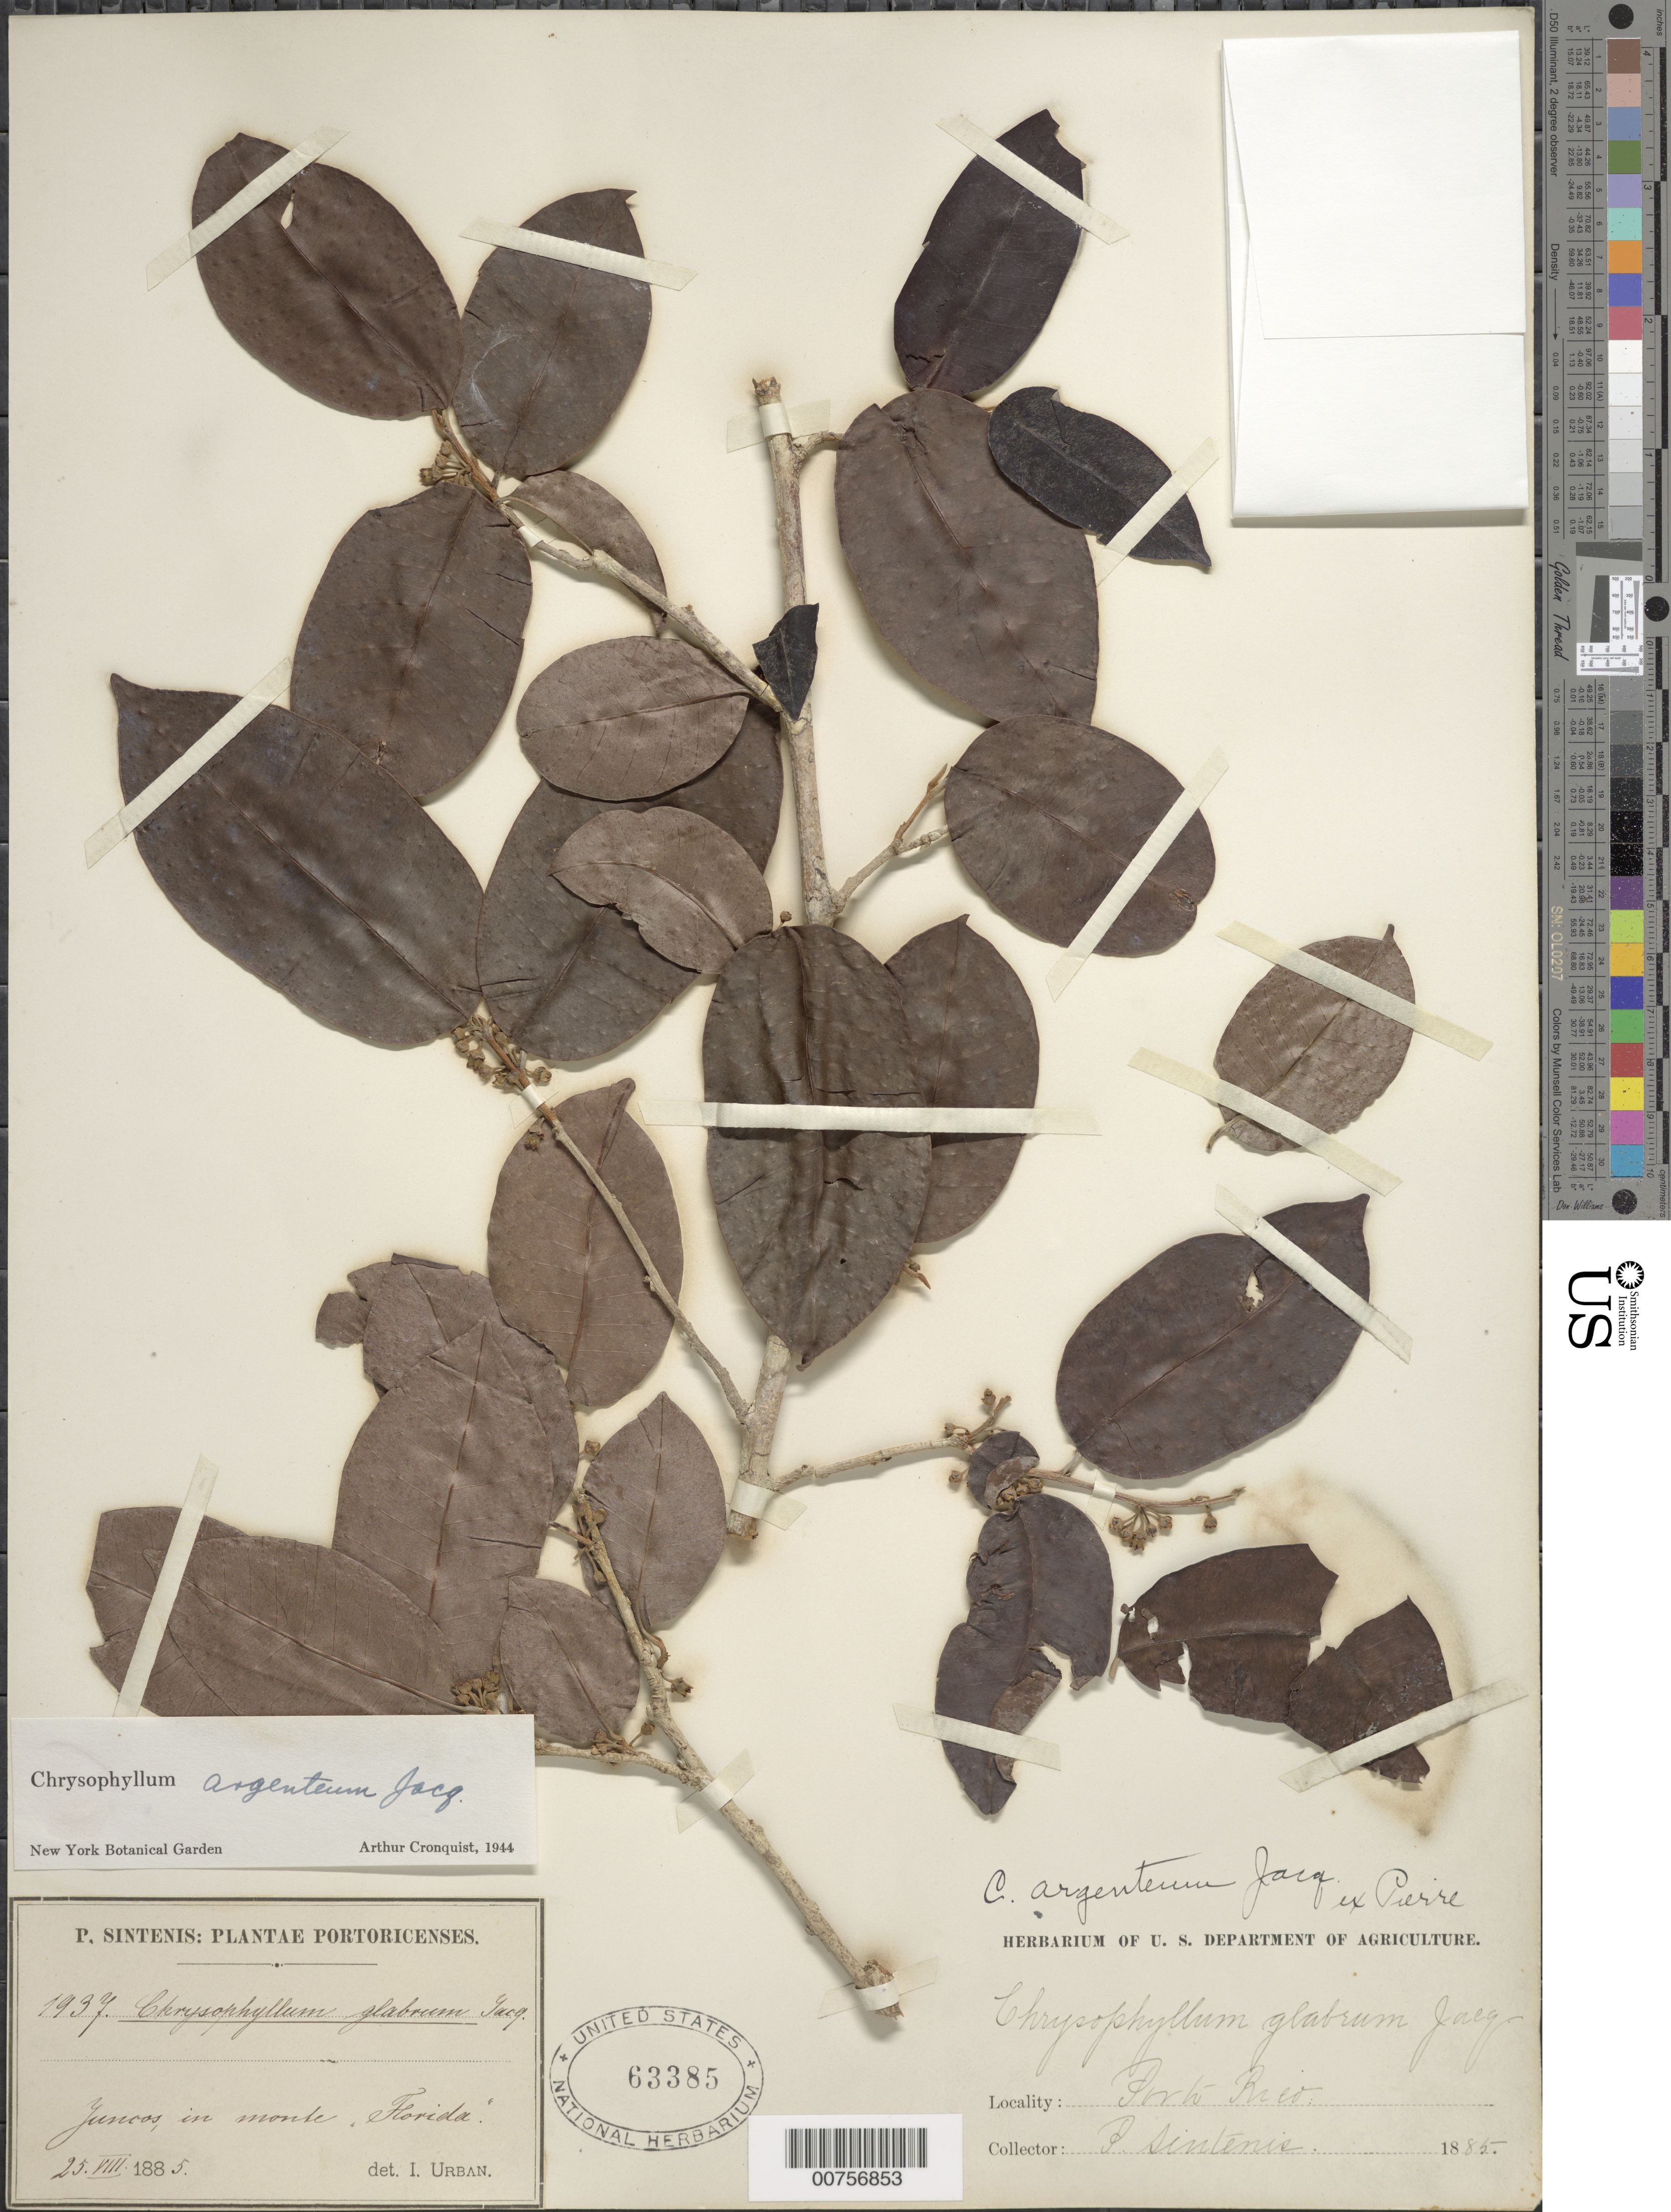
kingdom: Plantae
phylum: Tracheophyta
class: Magnoliopsida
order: Ericales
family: Sapotaceae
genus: Chrysophyllum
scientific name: Chrysophyllum argenteum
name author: Jacq.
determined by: Cronquist, A. J.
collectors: P. Sintenis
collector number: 1937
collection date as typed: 25 Aug 1885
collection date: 1885-08-25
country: Puerto Rico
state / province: Juncos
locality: Juncos, in monte "Florida"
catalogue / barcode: US 63385